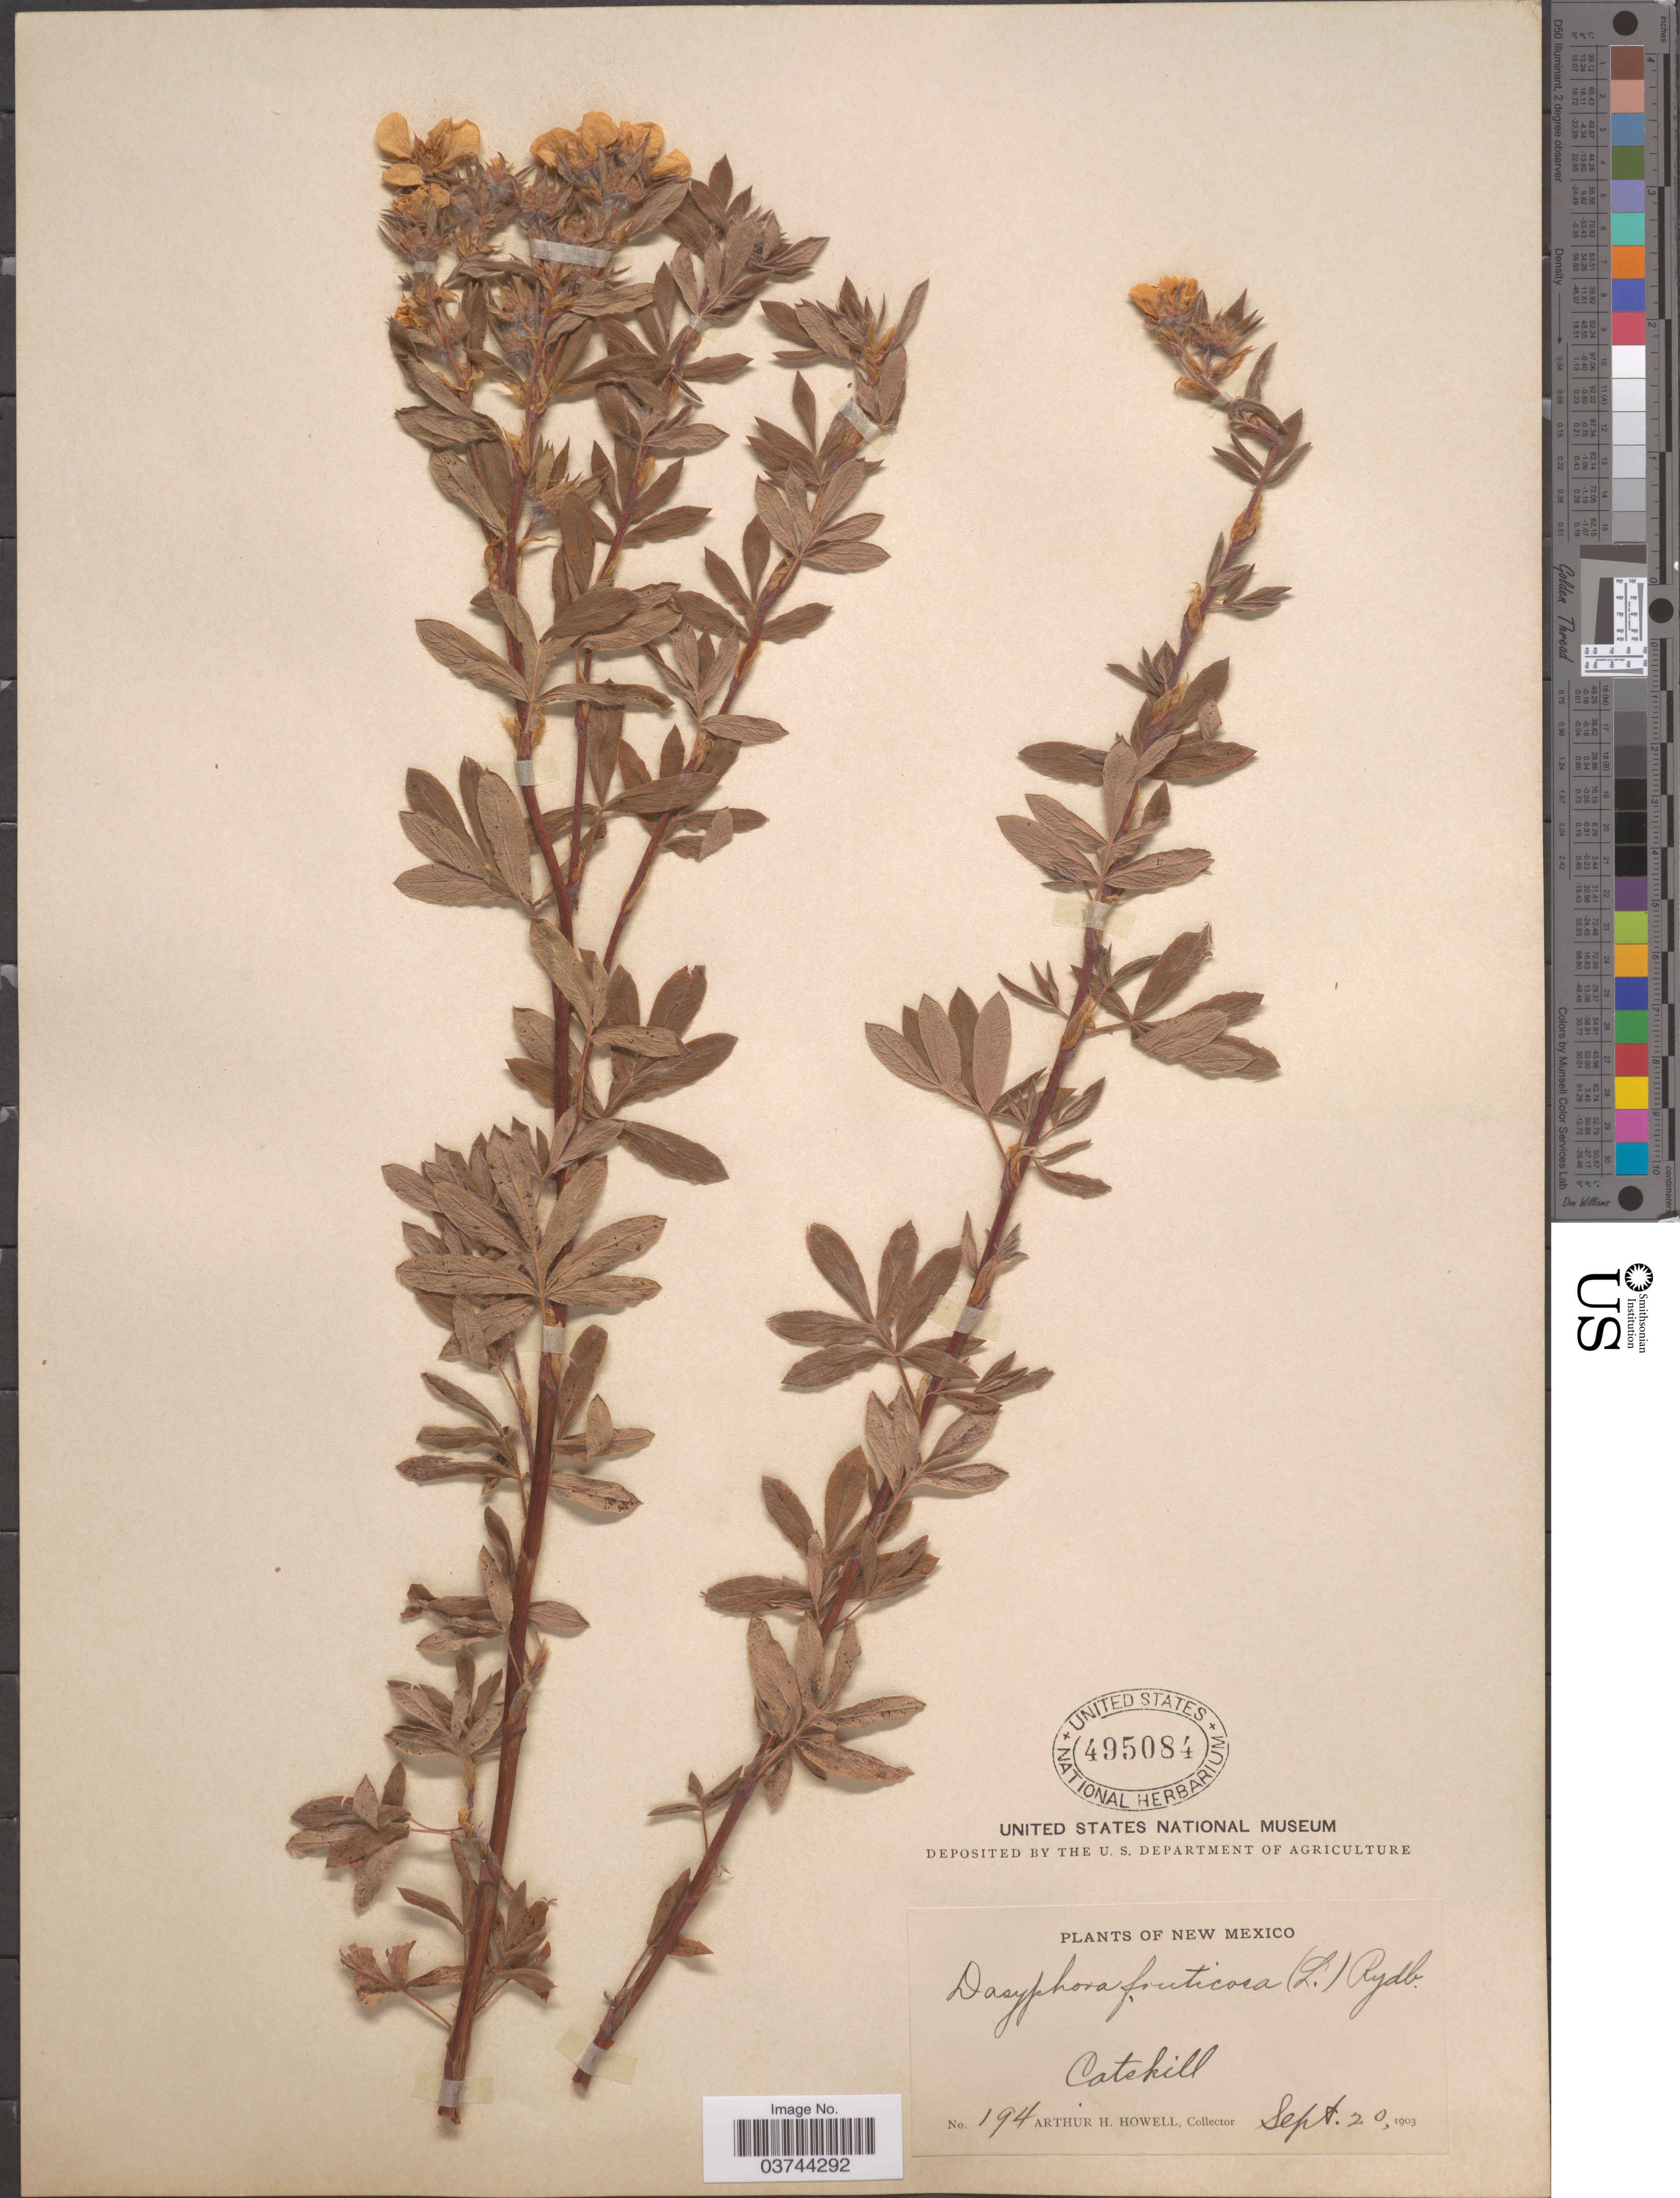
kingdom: Plantae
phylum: Tracheophyta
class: Magnoliopsida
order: Rosales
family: Rosaceae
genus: Dasiphora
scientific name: Dasiphora fruticosa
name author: (L.) Rydb.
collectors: A. H. Howell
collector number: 194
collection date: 1903-09-20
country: United States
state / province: New Mexico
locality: Catskill.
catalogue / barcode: US 495084